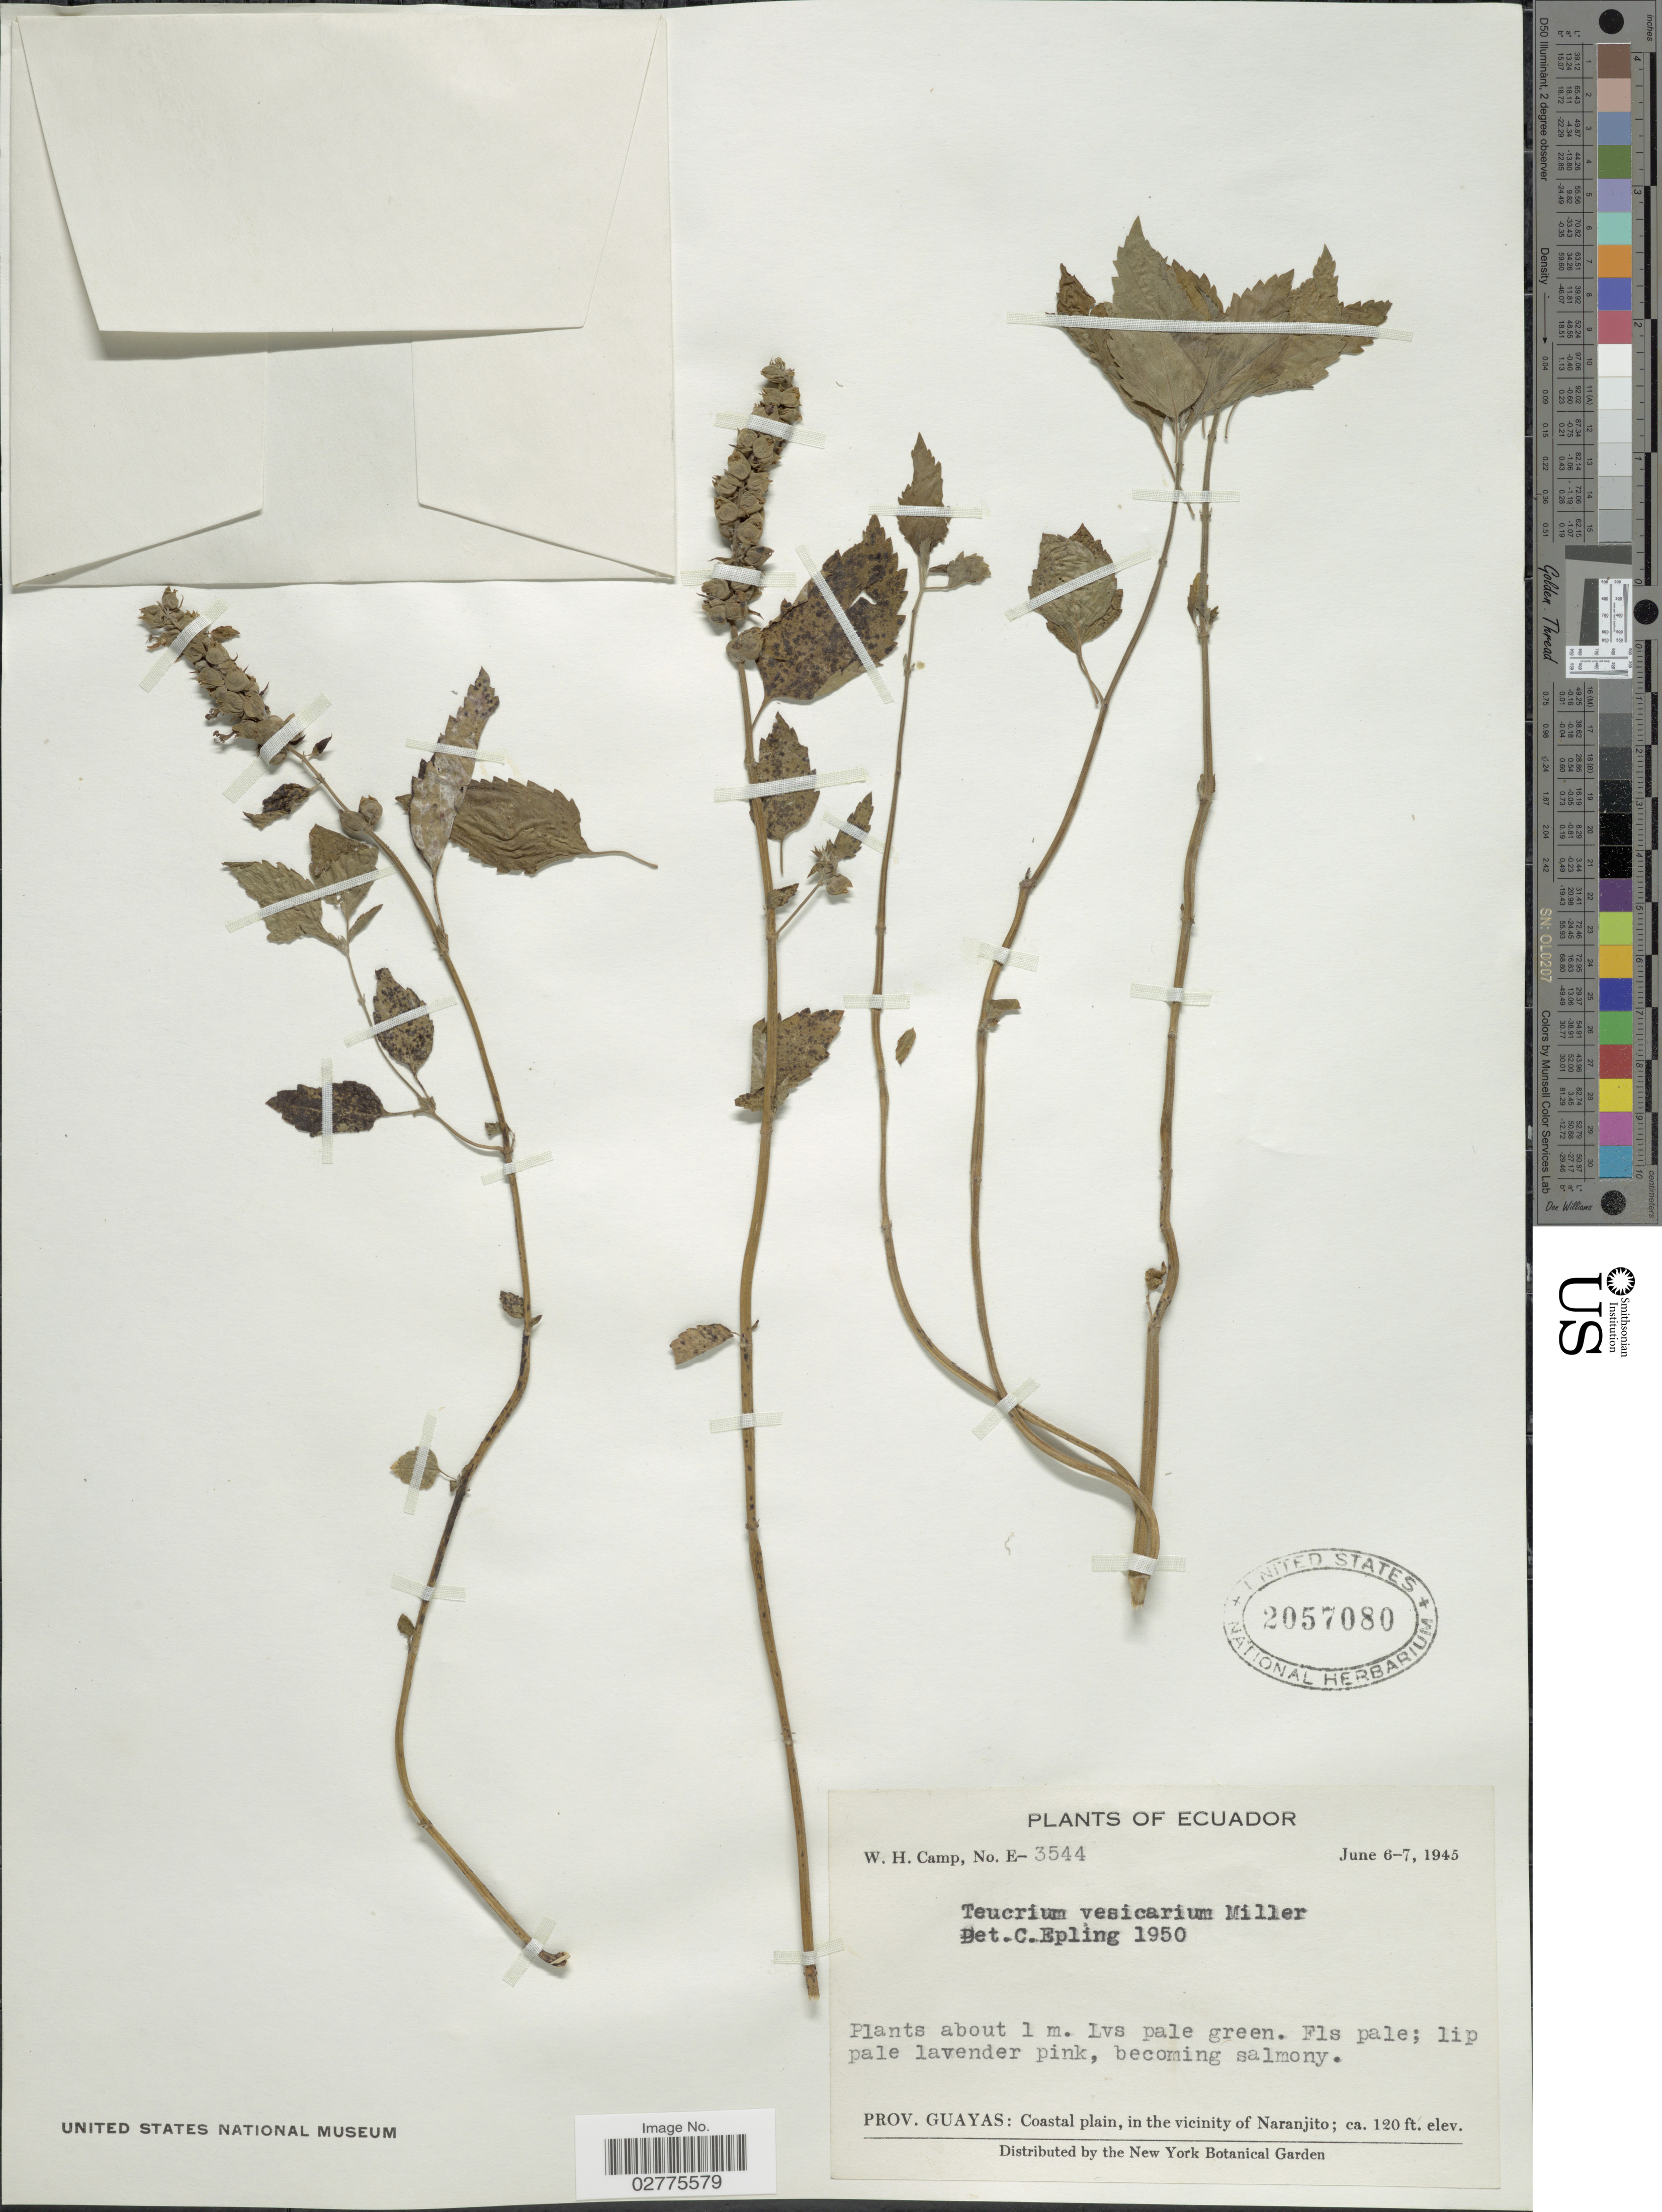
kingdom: Plantae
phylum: Tracheophyta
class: Magnoliopsida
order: Lamiales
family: Lamiaceae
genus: Teucrium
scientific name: Teucrium vesicarium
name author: Mill.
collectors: W. H. Camp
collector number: E3544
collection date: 1945-06-06/1945-06-07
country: Ecuador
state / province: Guayas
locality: Prov. Guayas: Coastal plain, in the vicinity of Naranjito.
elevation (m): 37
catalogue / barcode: US 2057080